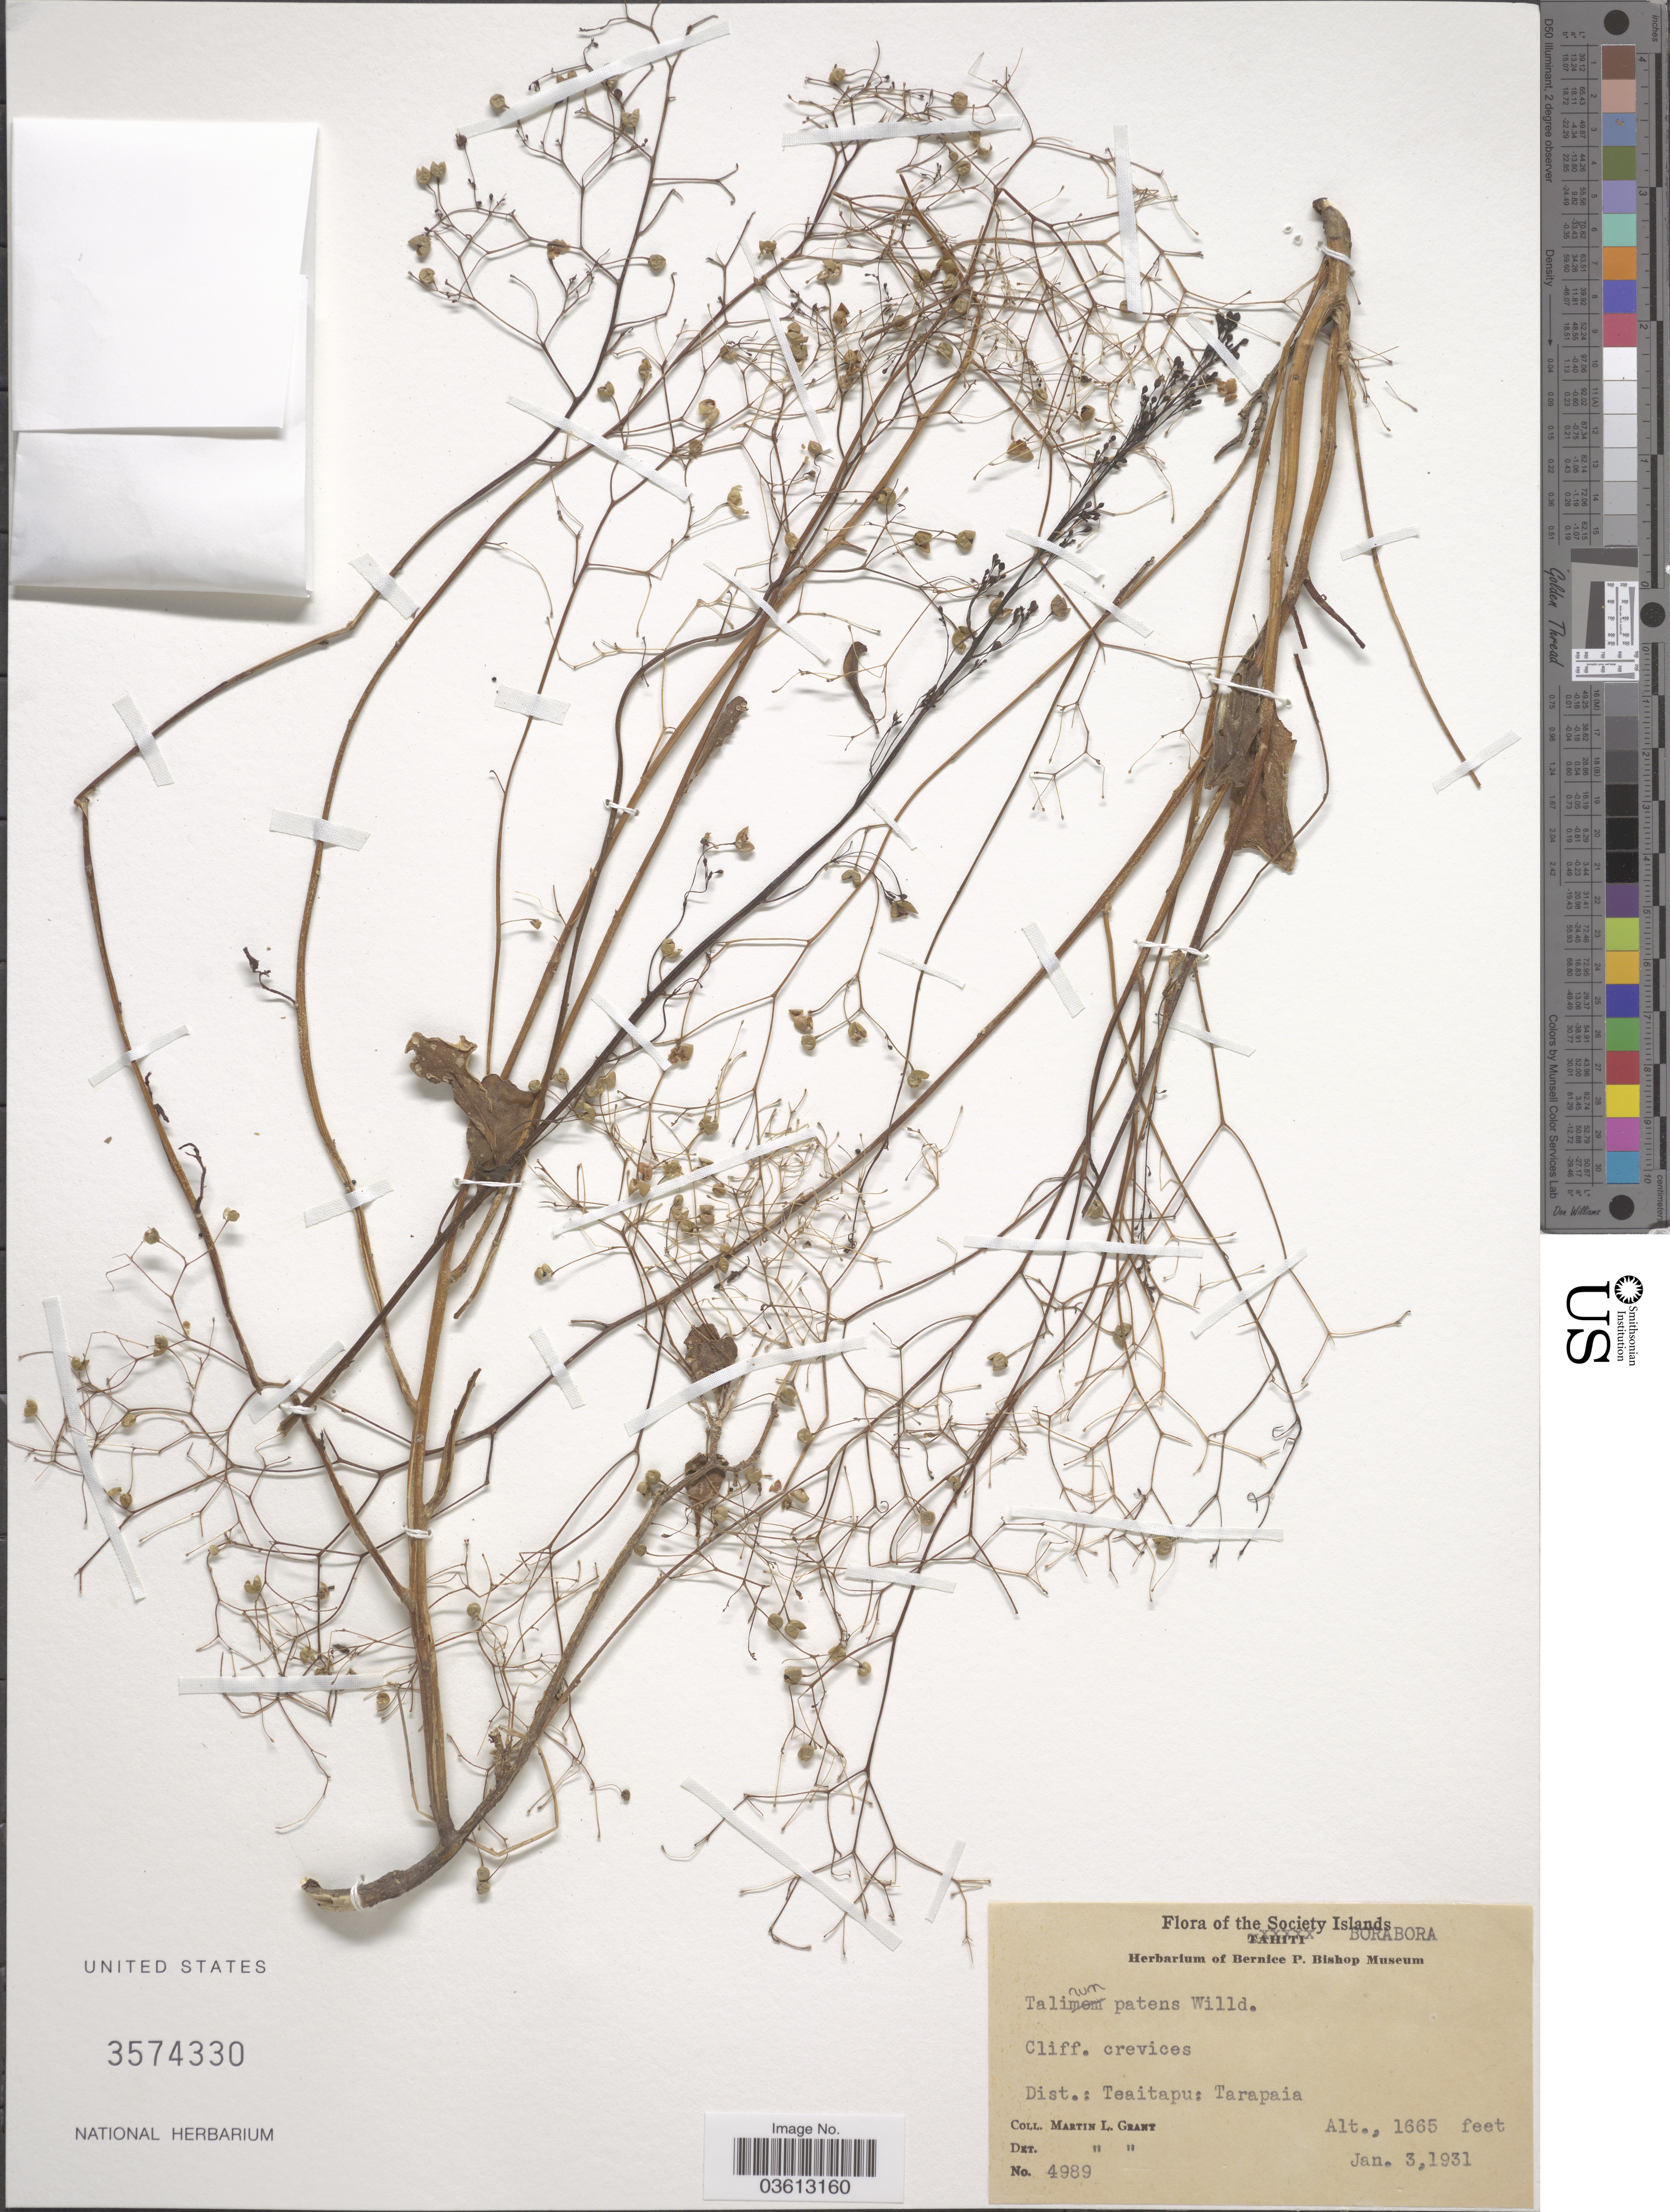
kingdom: Plantae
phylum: Tracheophyta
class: Magnoliopsida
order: Caryophyllales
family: Talinaceae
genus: Talinum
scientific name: Talinum paniculatum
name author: (Jacq.) Gaertn.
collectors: M. L. Grant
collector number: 4989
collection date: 1931-01-03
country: French Polynesia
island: Bora Bora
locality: The Society Islands. BoraBora, Dist.: Tevaitapu: Tarapaia.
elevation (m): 507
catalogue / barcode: US 3574330